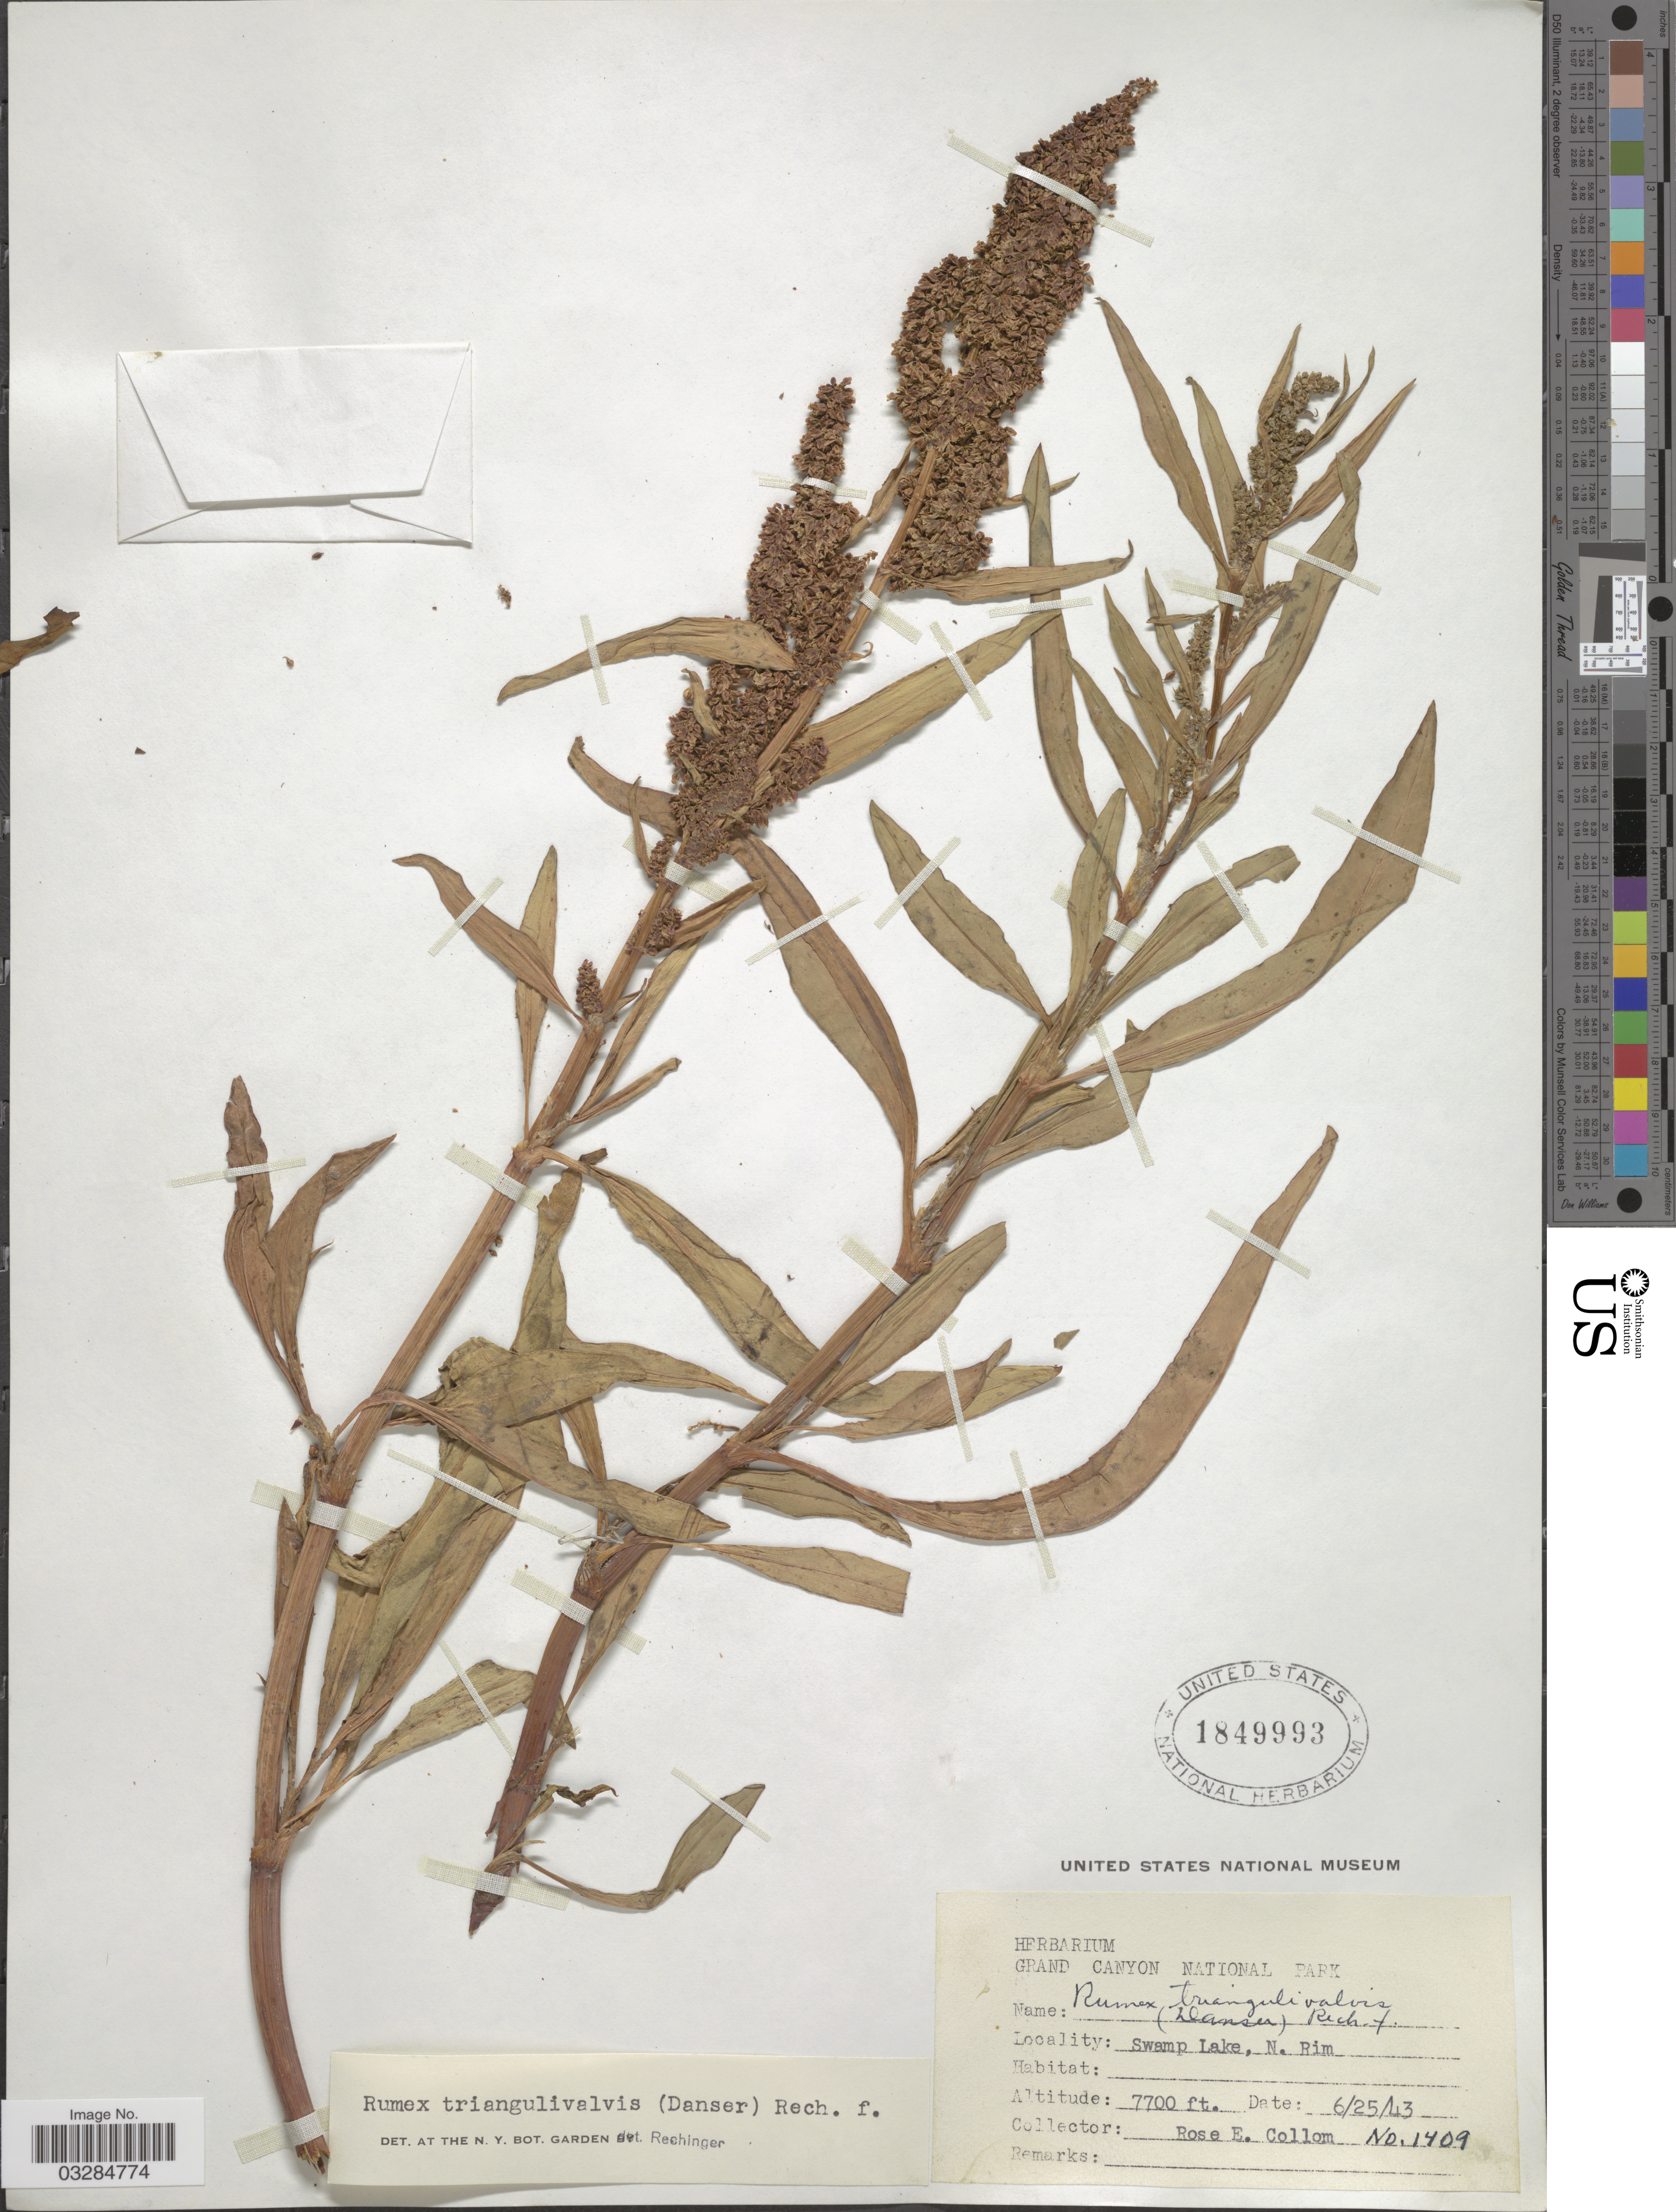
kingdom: Plantae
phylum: Tracheophyta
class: Magnoliopsida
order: Caryophyllales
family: Polygonaceae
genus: Rumex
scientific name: Rumex triangulivalvis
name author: (Danser) Rech. f.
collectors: R. E. Collom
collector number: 1409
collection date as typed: Transcribed d/m/y: 25/6/43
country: United States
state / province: Arizona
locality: Swamp Lake, N. Rim.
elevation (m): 2347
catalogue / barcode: US 1849993